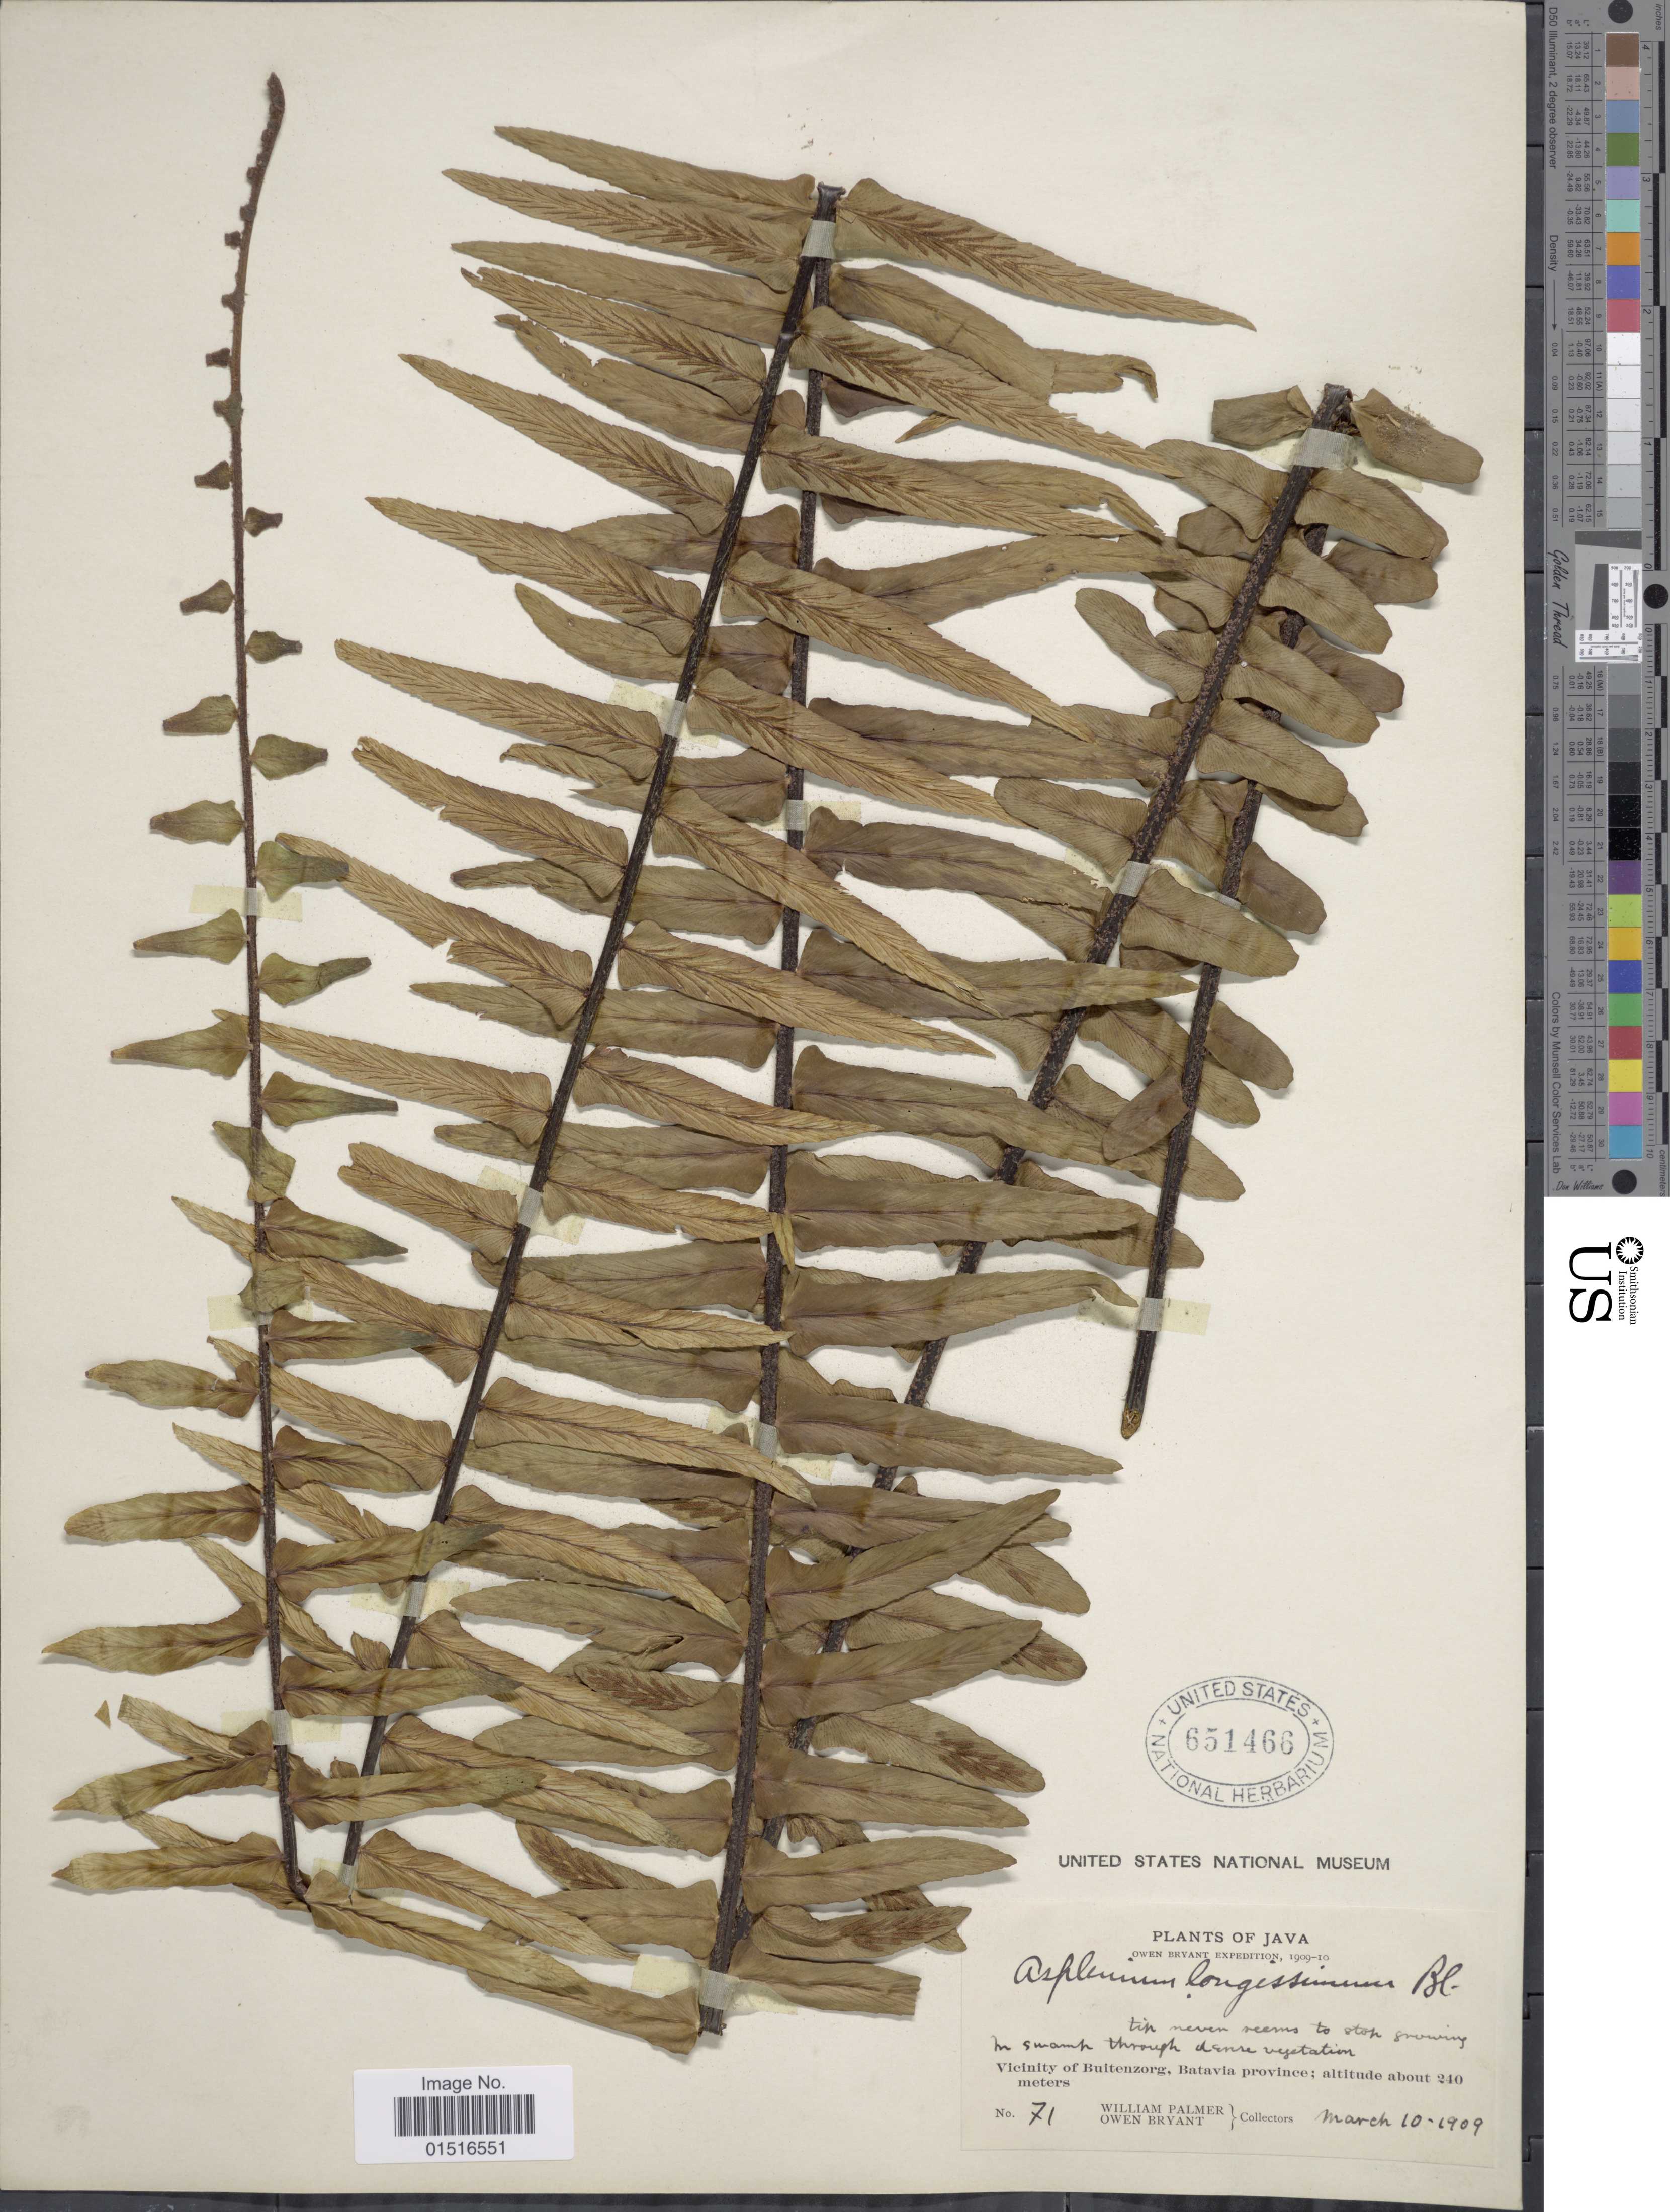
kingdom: Plantae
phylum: Tracheophyta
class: Polypodiopsida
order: Polypodiales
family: Aspleniaceae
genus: Asplenium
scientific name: Asplenium longissimum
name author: Blume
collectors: W. Palmer & O. Bryant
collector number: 71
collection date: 1909-03-10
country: Indonesia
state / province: Java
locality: Vicinity of Buitenzorg, Batavia province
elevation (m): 240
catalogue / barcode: US 651466